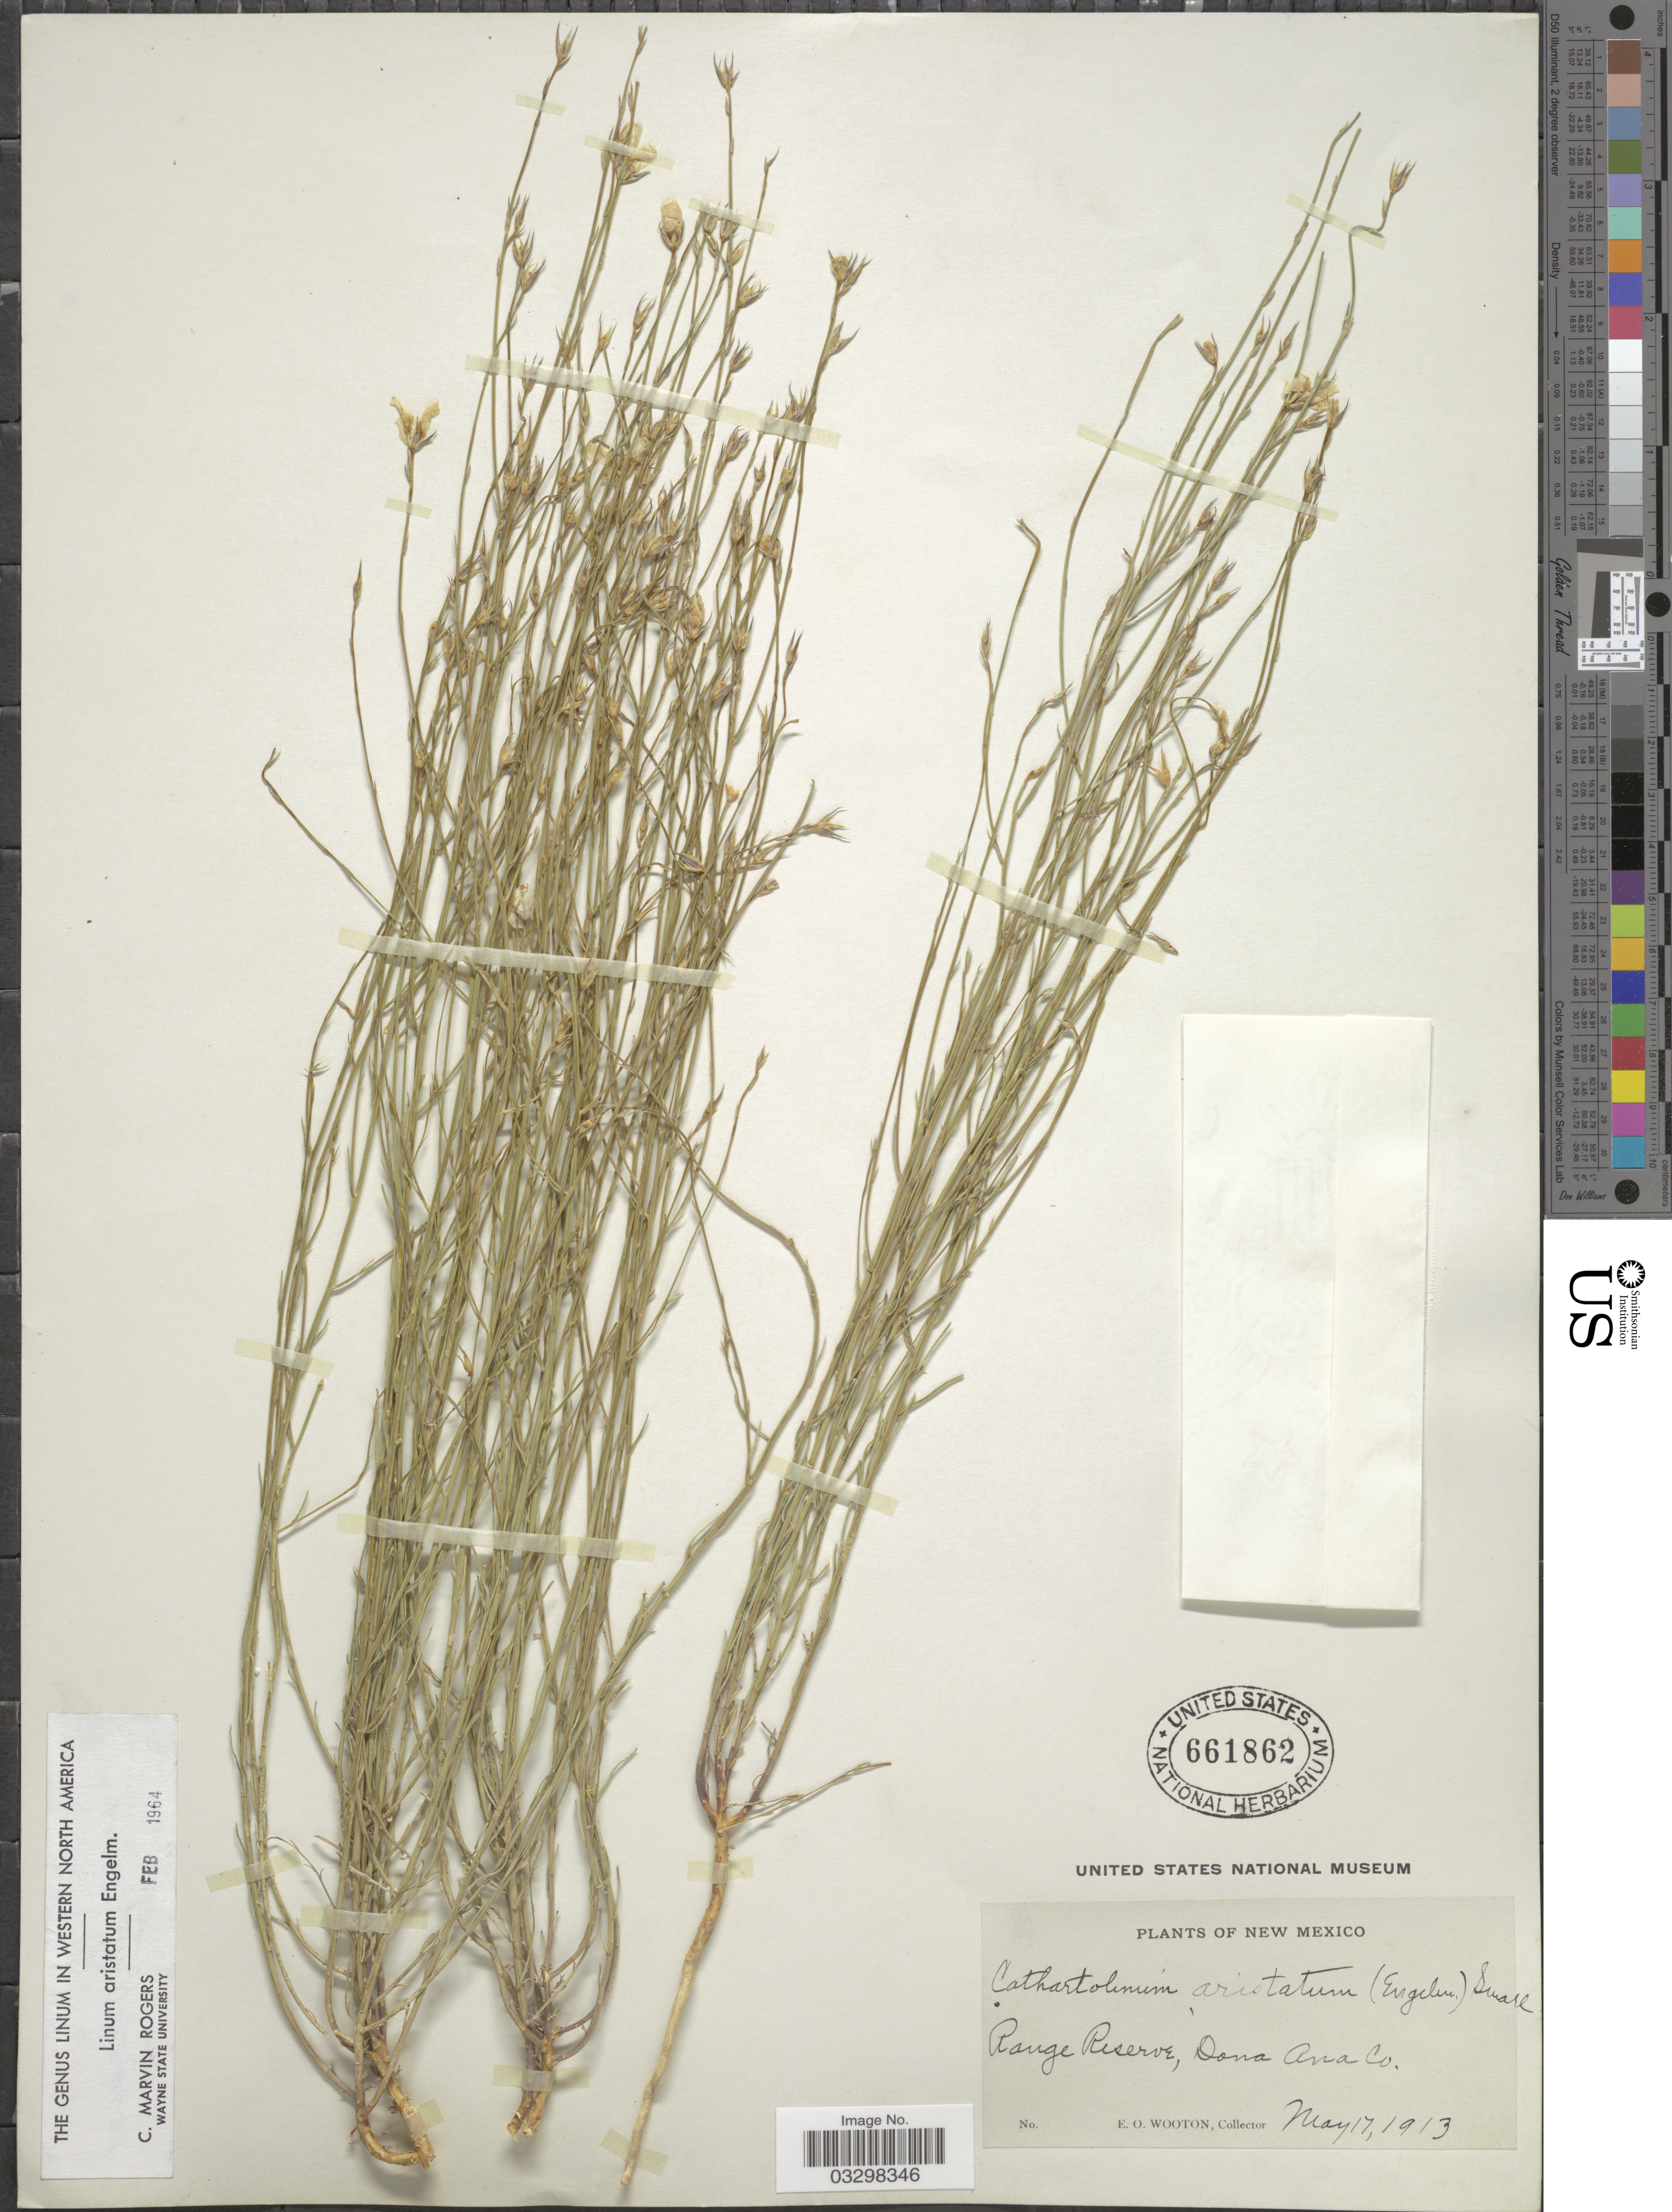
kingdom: Plantae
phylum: Tracheophyta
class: Magnoliopsida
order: Malpighiales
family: Linaceae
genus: Linum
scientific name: Linum aristatum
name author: Engelm.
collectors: E. O. Wooton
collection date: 1913-05-17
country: United States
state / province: New Mexico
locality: Range Reserve, Dona Ana Co.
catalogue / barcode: US 661862